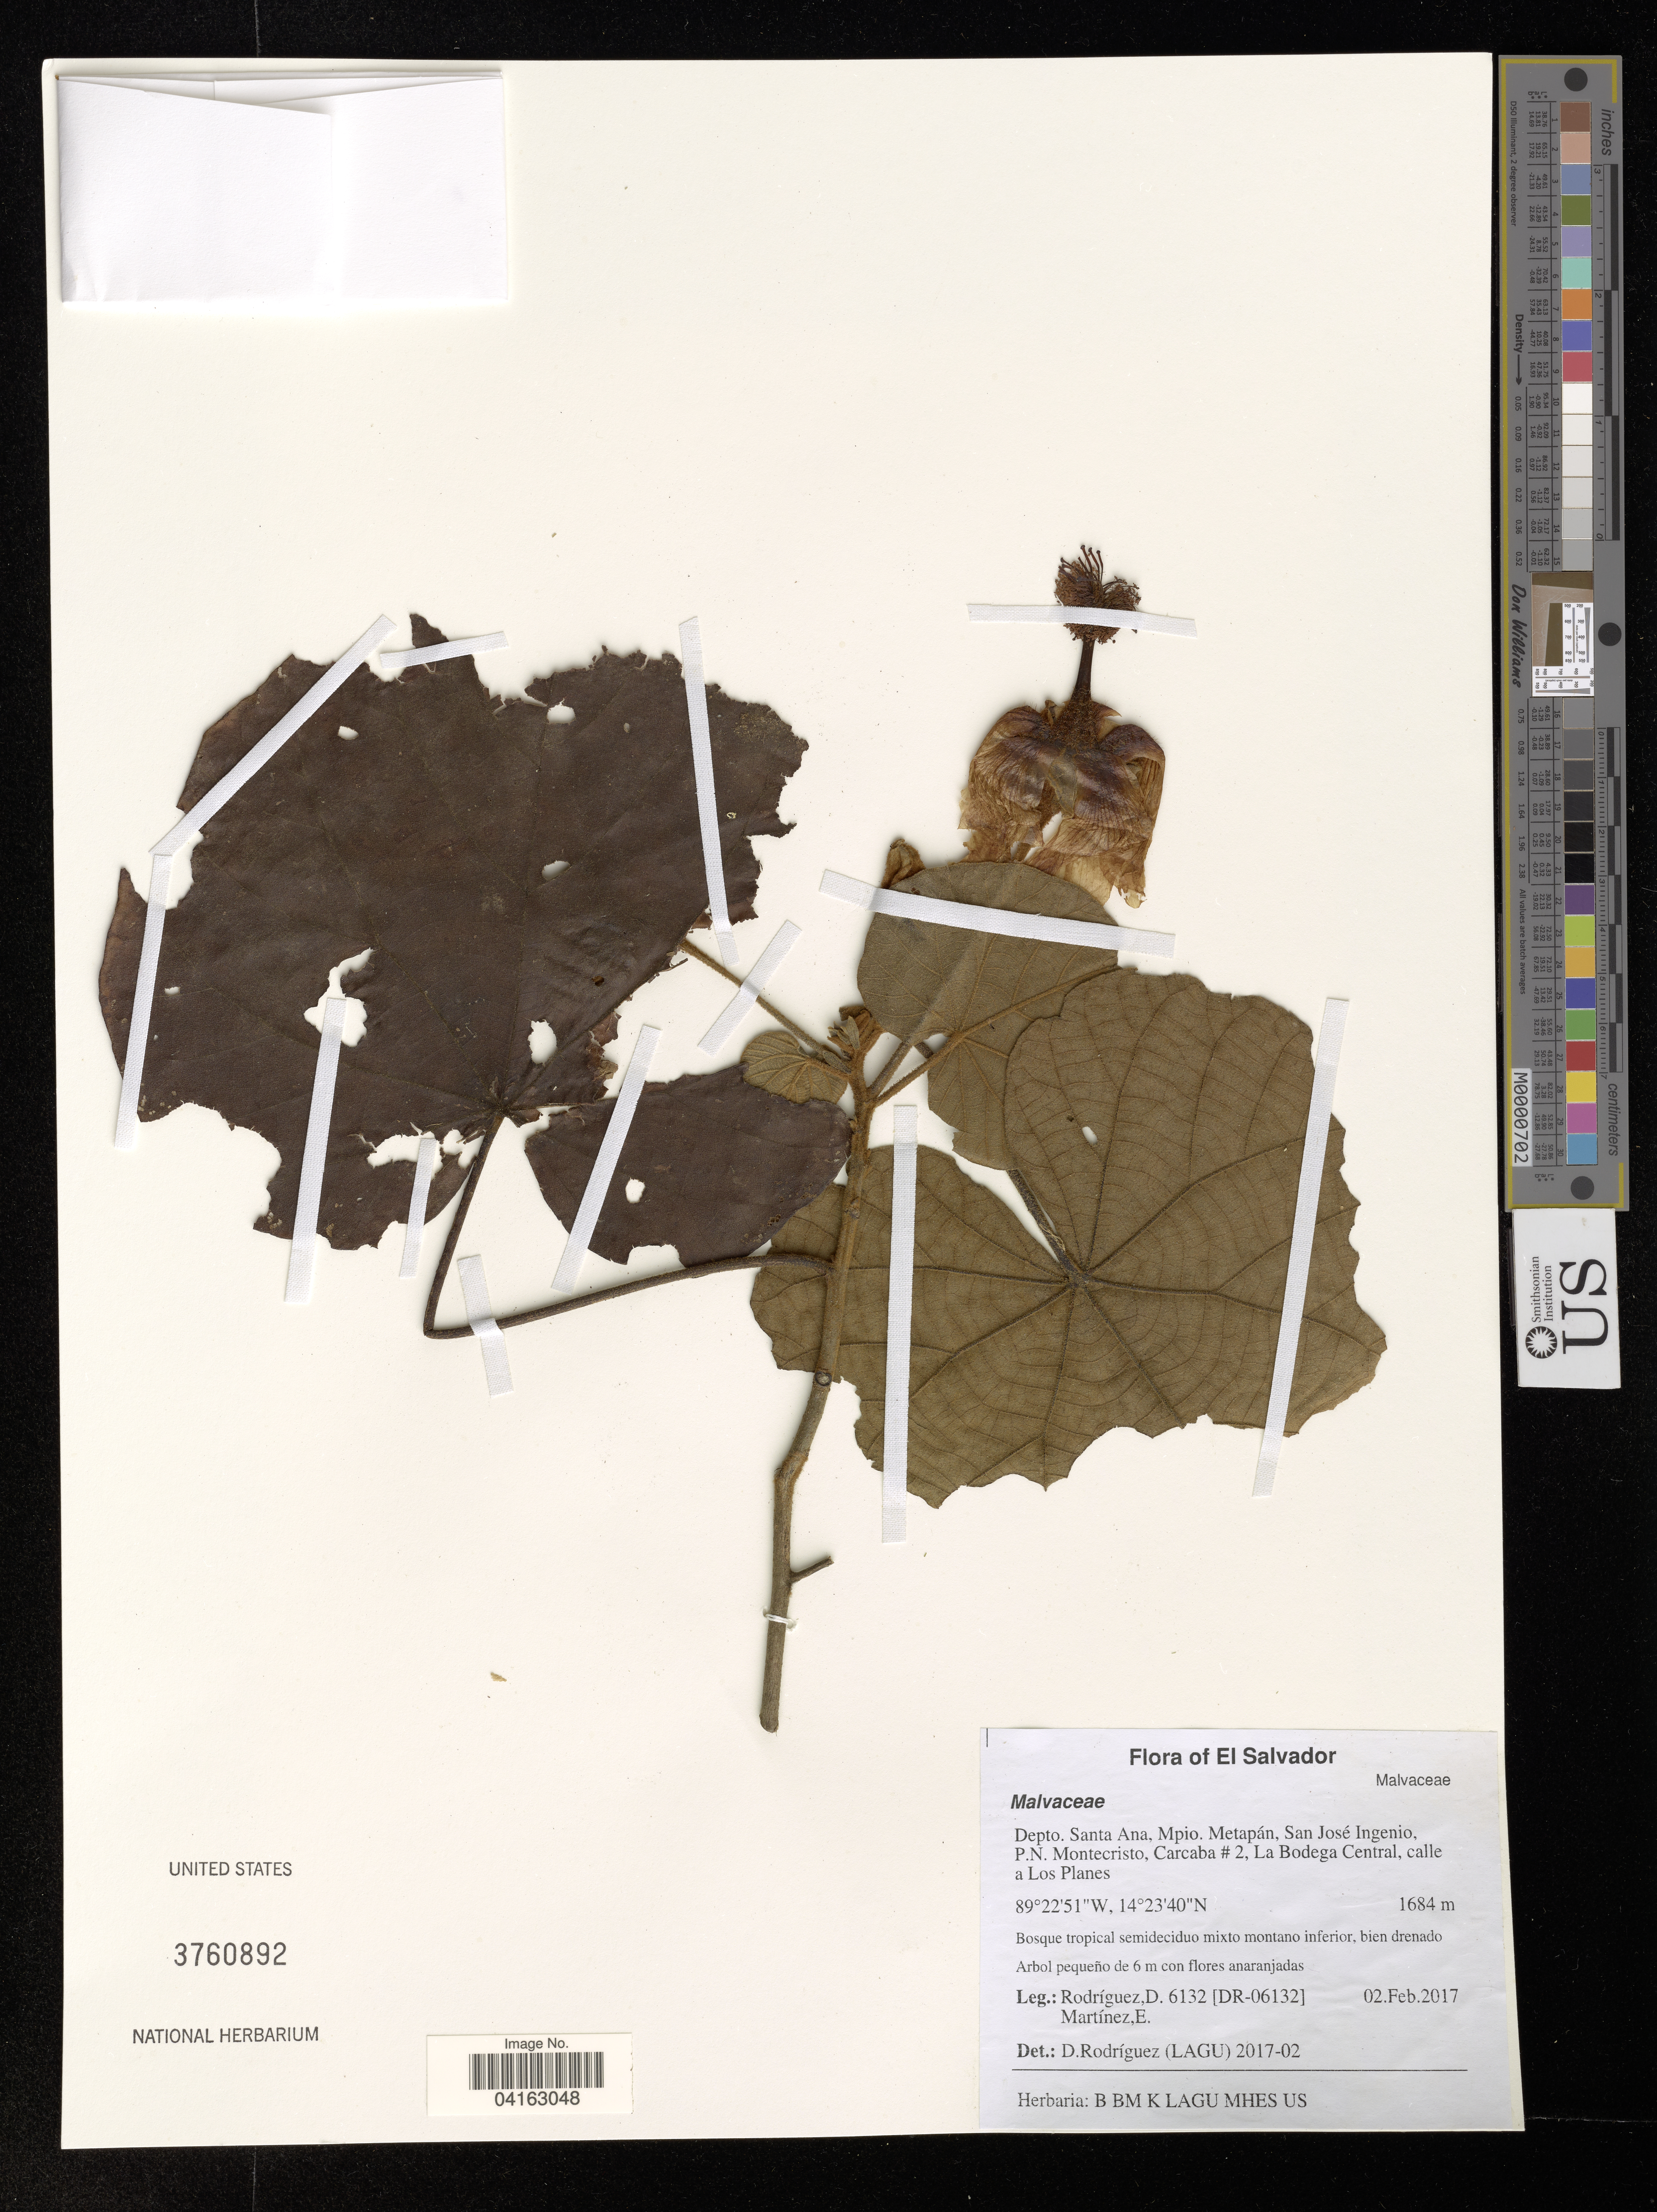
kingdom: Plantae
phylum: Tracheophyta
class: Magnoliopsida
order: Malvales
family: Malvaceae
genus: Bakeridesia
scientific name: Bakeridesia nelsonii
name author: (Rose) D.M. Bates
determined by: Dorr, Laurence J., Curator (BOT), Smithsonian Institution - National Museum of Natural History (UNITED STATES)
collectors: D. Rodriguez & E. Martínez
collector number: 6132 / [DR-06132]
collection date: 2017-02-02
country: El Salvador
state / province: Santa Ana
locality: Depto. Santa Ana, Mpio. Metapán, San José Ingenio, P.N. Montecristo, Carcaba #2, La Bodega Central, calle a Los Planes.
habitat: bosque tropical semideciduo mixto montano inferior, bien drenado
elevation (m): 1684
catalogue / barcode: US 3760892